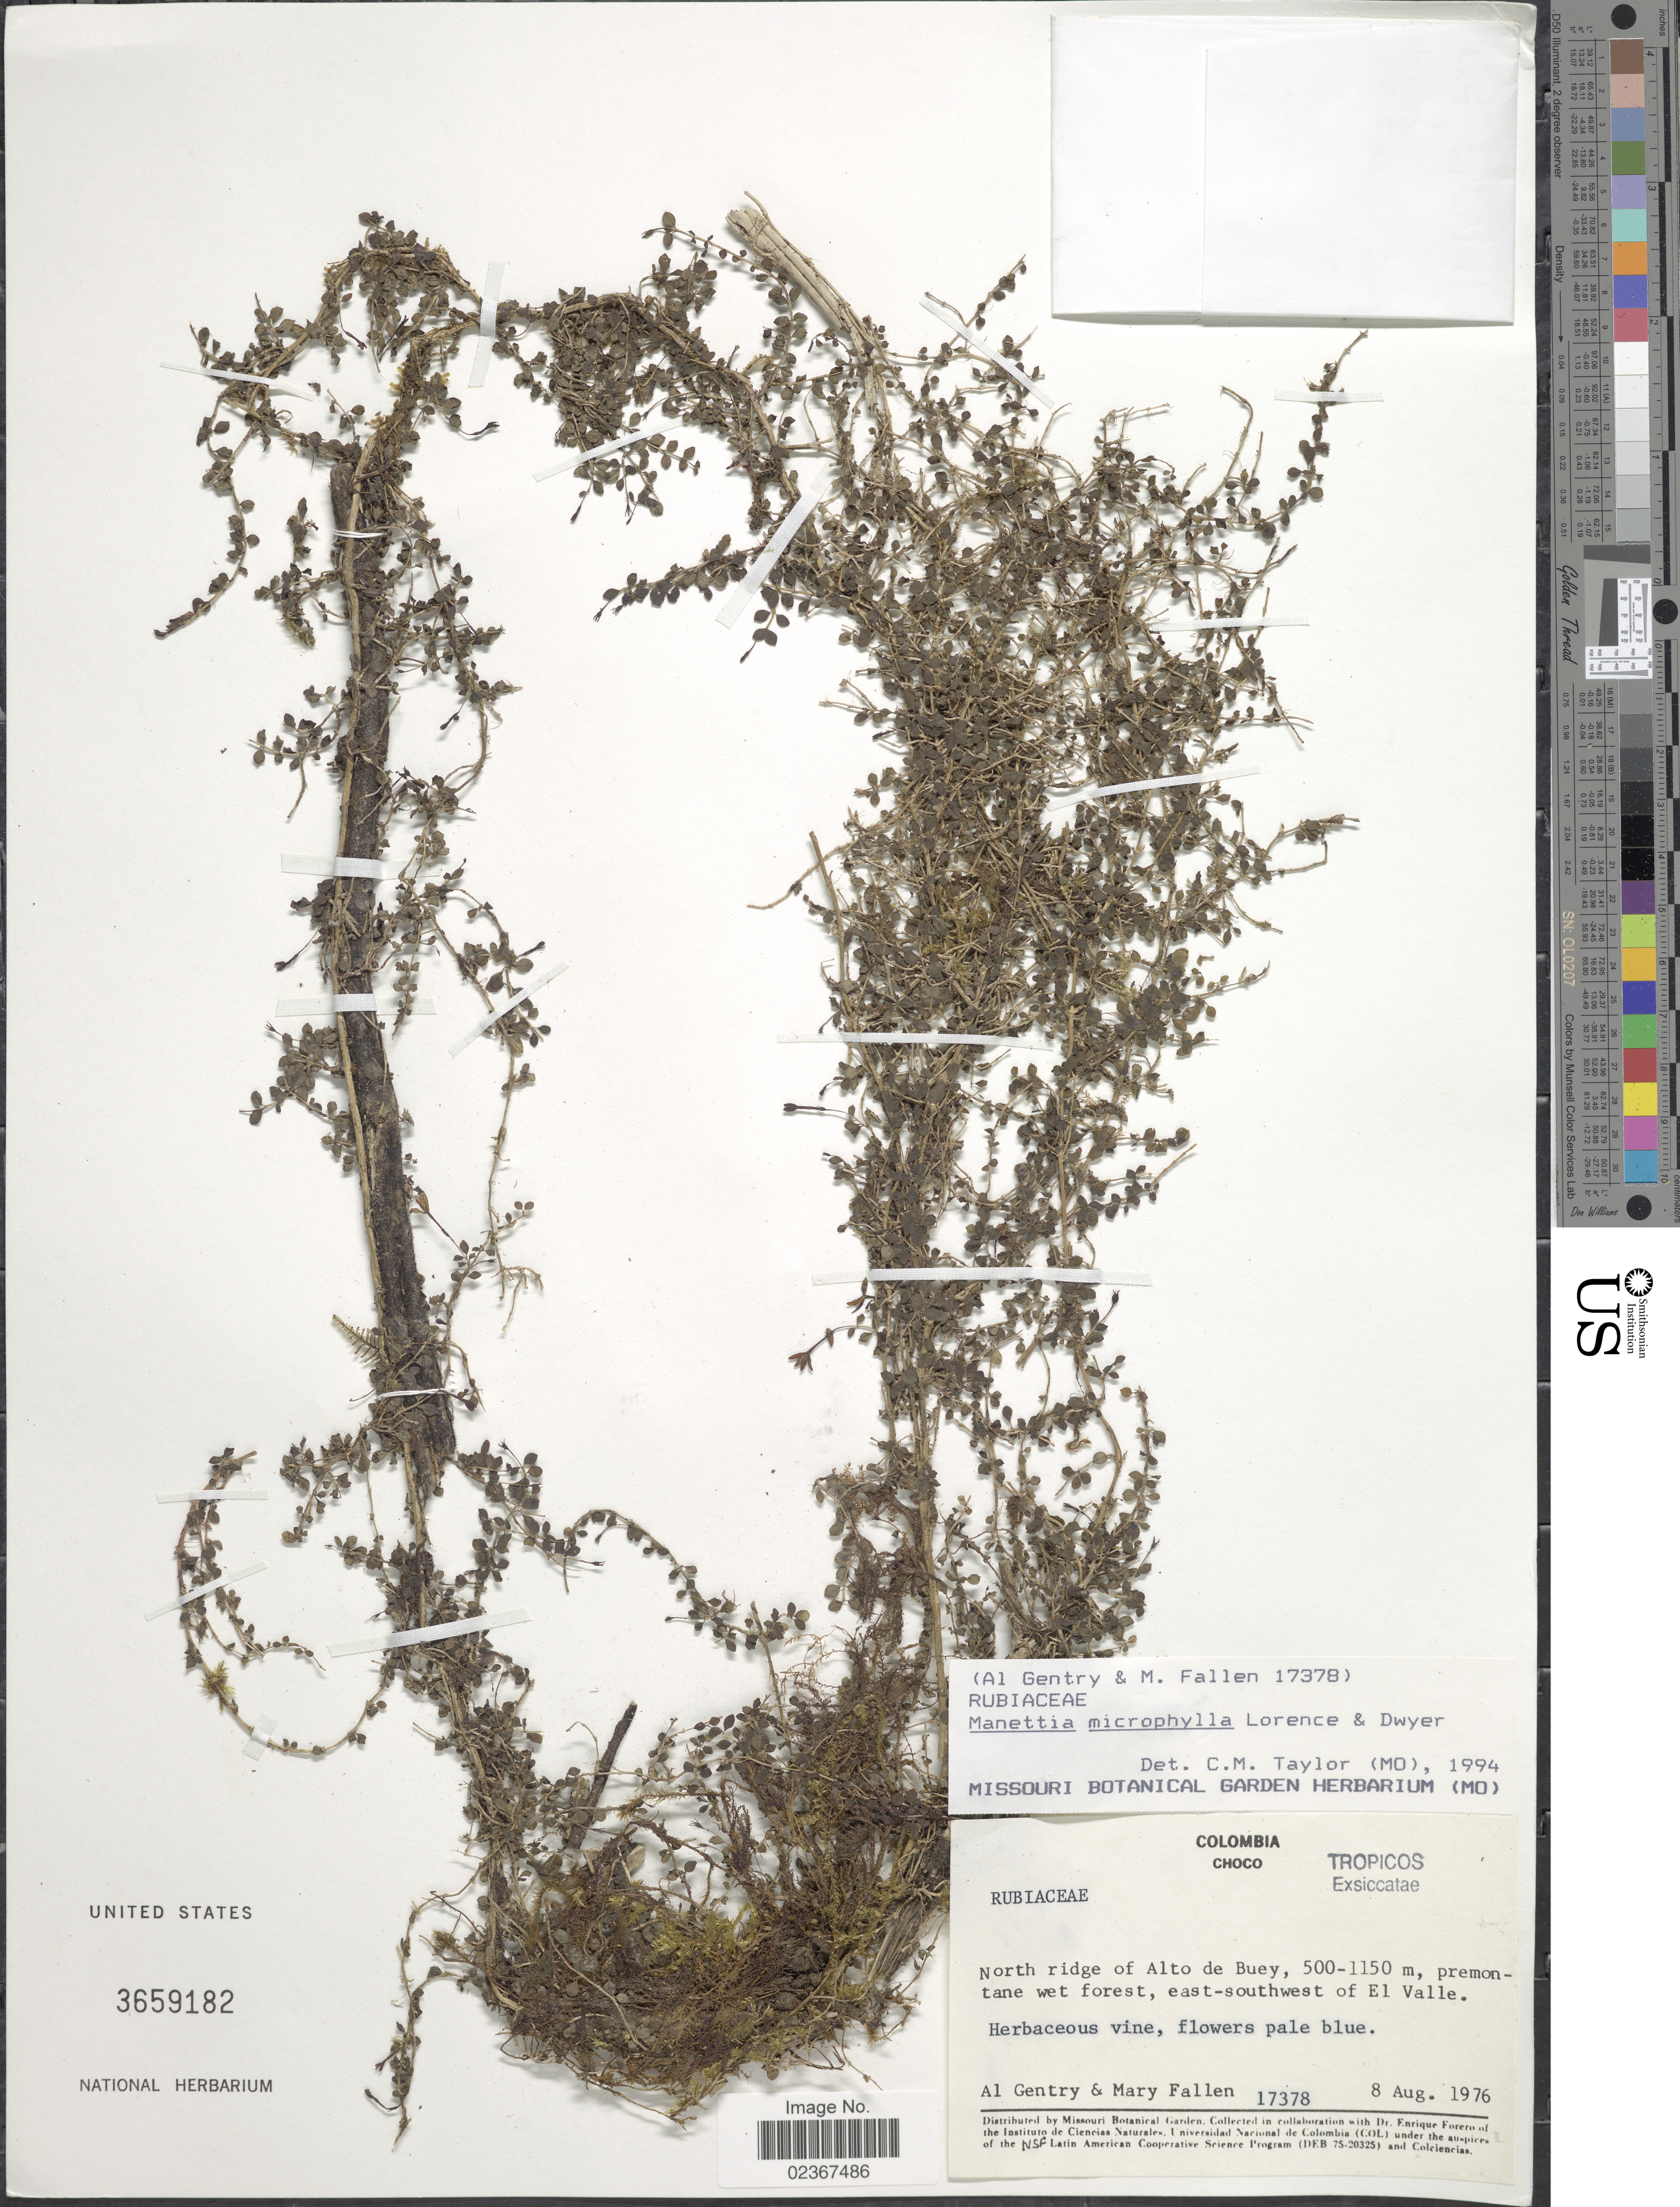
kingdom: Plantae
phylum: Tracheophyta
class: Magnoliopsida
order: Gentianales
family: Rubiaceae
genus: Manettia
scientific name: Manettia microphylla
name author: Lorence & Dwyer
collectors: A. H. Gentry & M. Fallen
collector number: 17378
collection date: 1976-08-08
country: Colombia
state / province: Chocó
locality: North ridge of Alto de Buey, east-southwest of El Valle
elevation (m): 500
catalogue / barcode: US 3659182